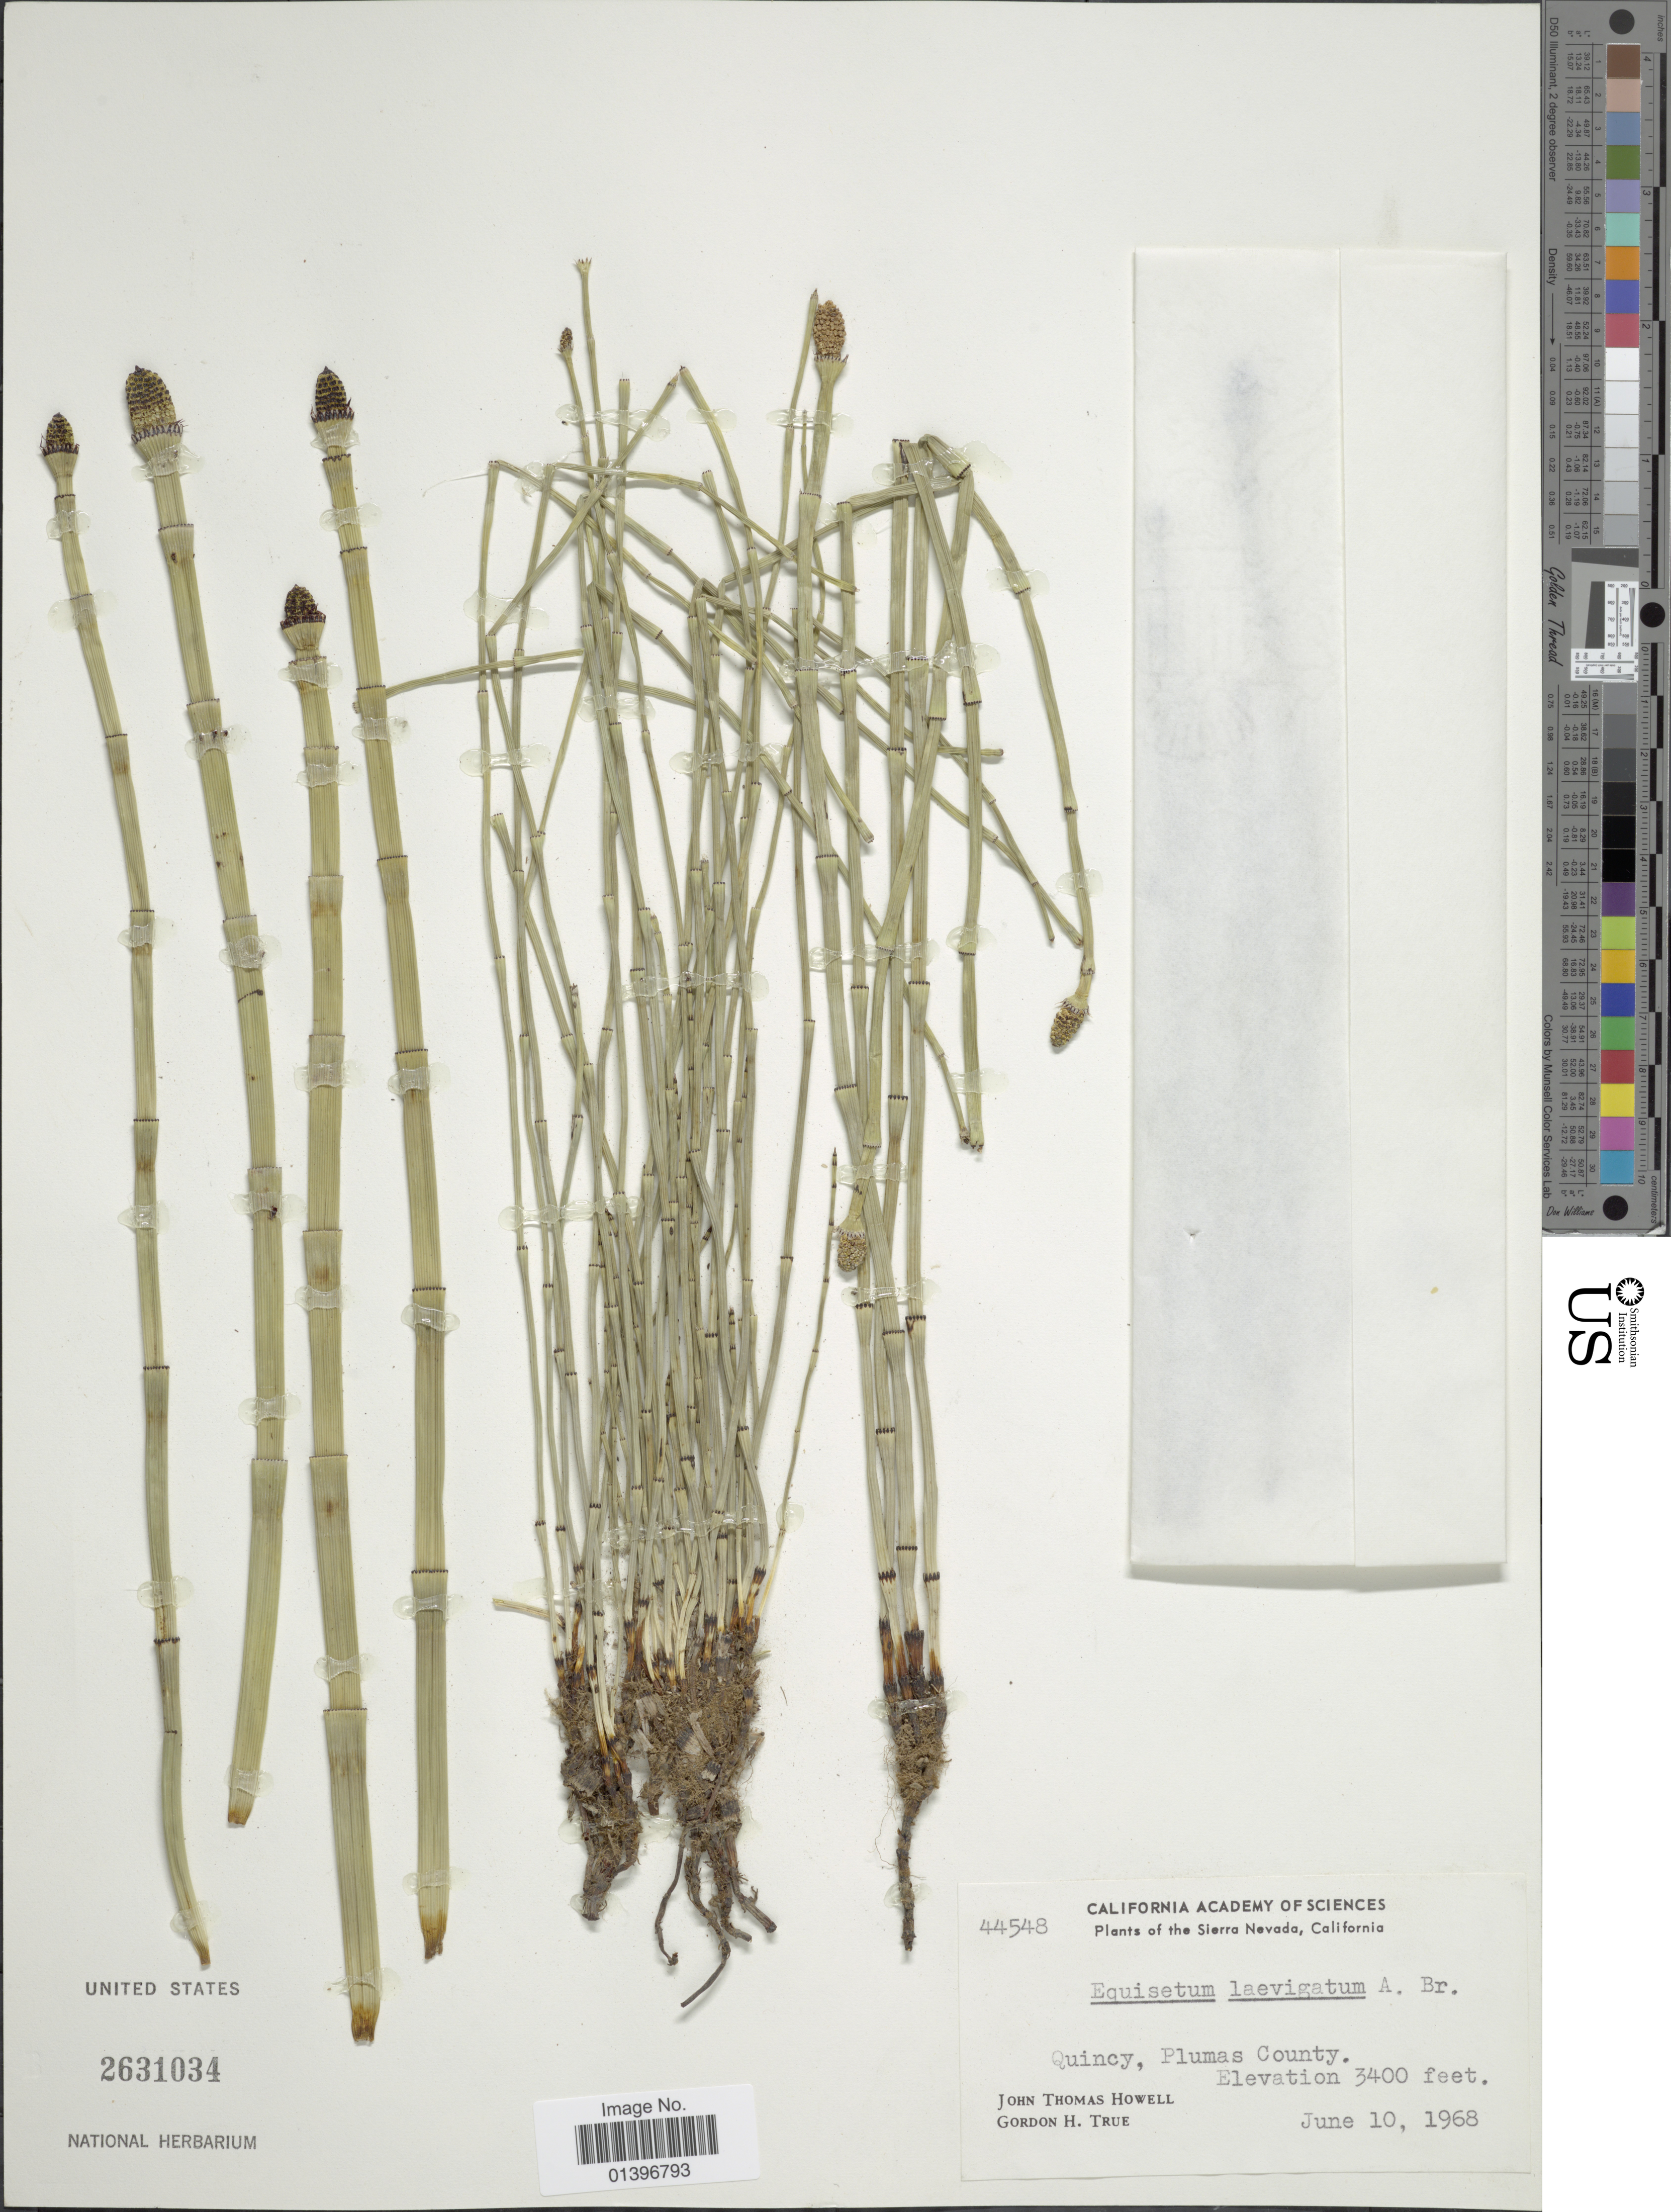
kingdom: Plantae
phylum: Tracheophyta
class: Polypodiopsida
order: Equisetales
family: Equisetaceae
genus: Equisetum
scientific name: Equisetum laevigatum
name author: A. Braun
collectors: J. T. Howell & G. H. True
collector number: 44548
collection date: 1968-06-10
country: United States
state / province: California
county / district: Plumas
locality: Sierra Nevada. Quincy, Plumas County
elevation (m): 1036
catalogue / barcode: US 2631034